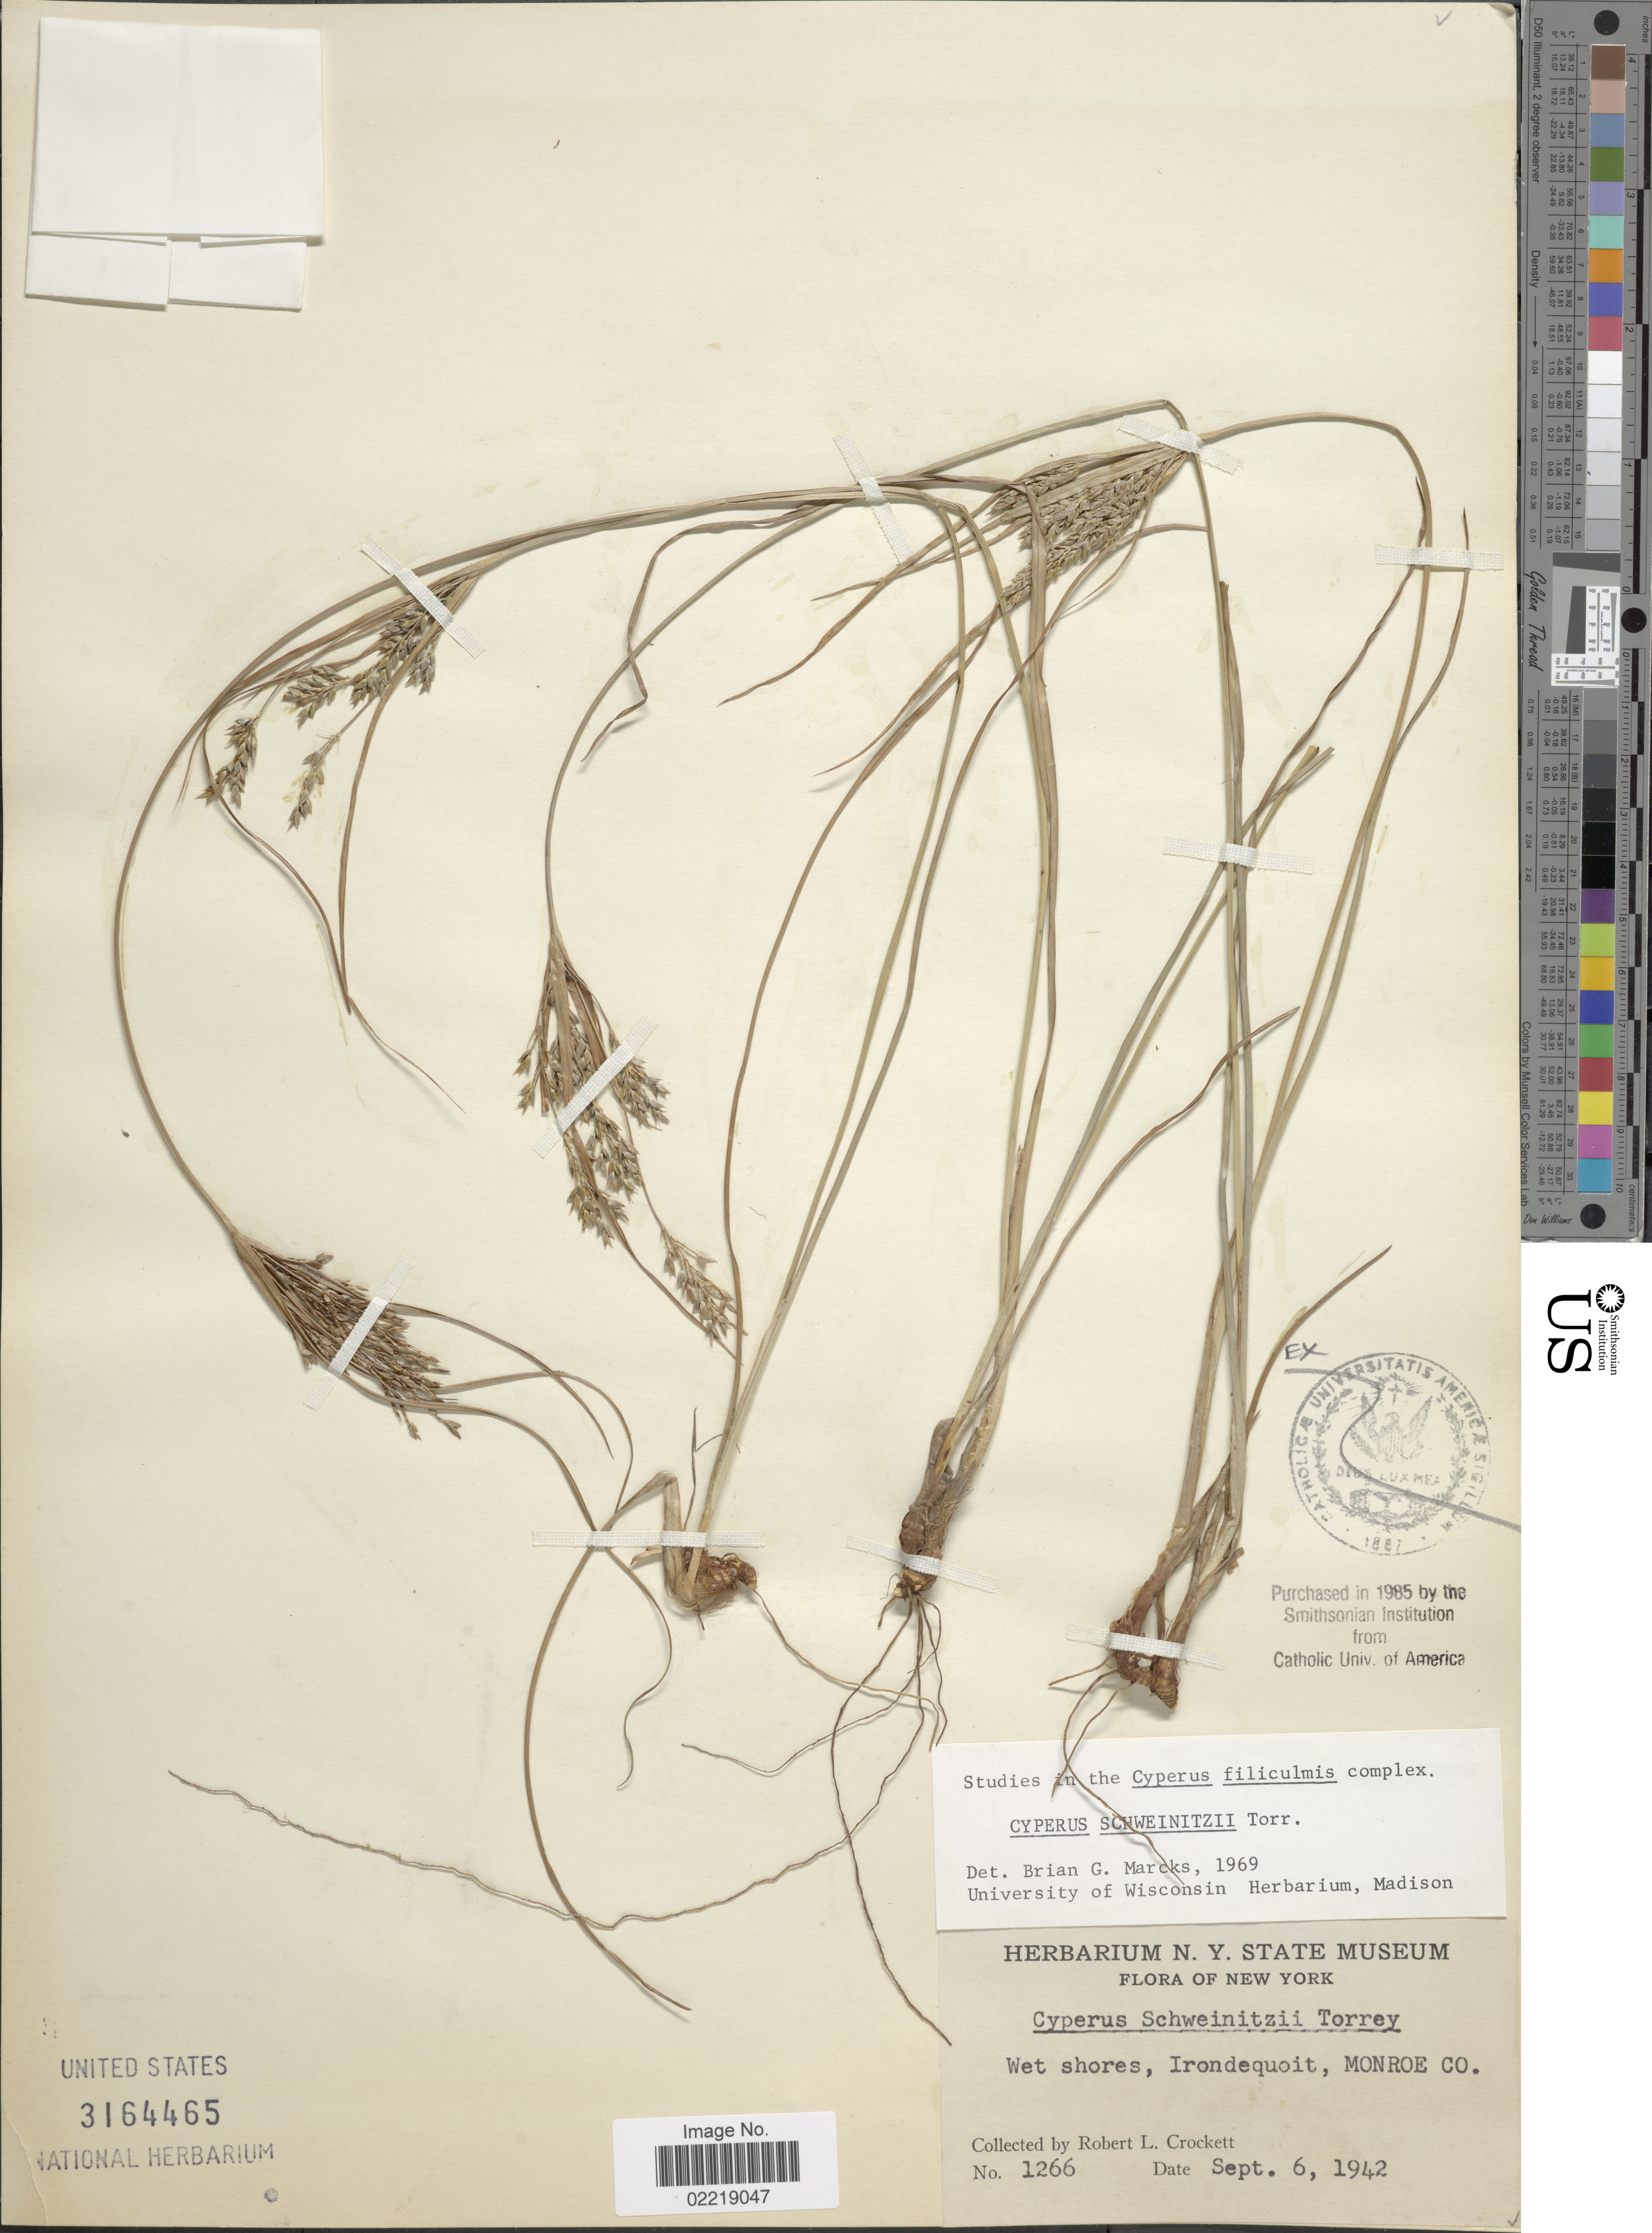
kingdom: Plantae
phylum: Tracheophyta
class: Liliopsida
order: Poales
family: Cyperaceae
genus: Cyperus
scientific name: Cyperus schweinitzii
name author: Torr.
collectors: R. Crockett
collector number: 1266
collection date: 1942-09-06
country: United States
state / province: New York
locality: Wet shores, Irondequoit, Monroe Co.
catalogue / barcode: US 3164465